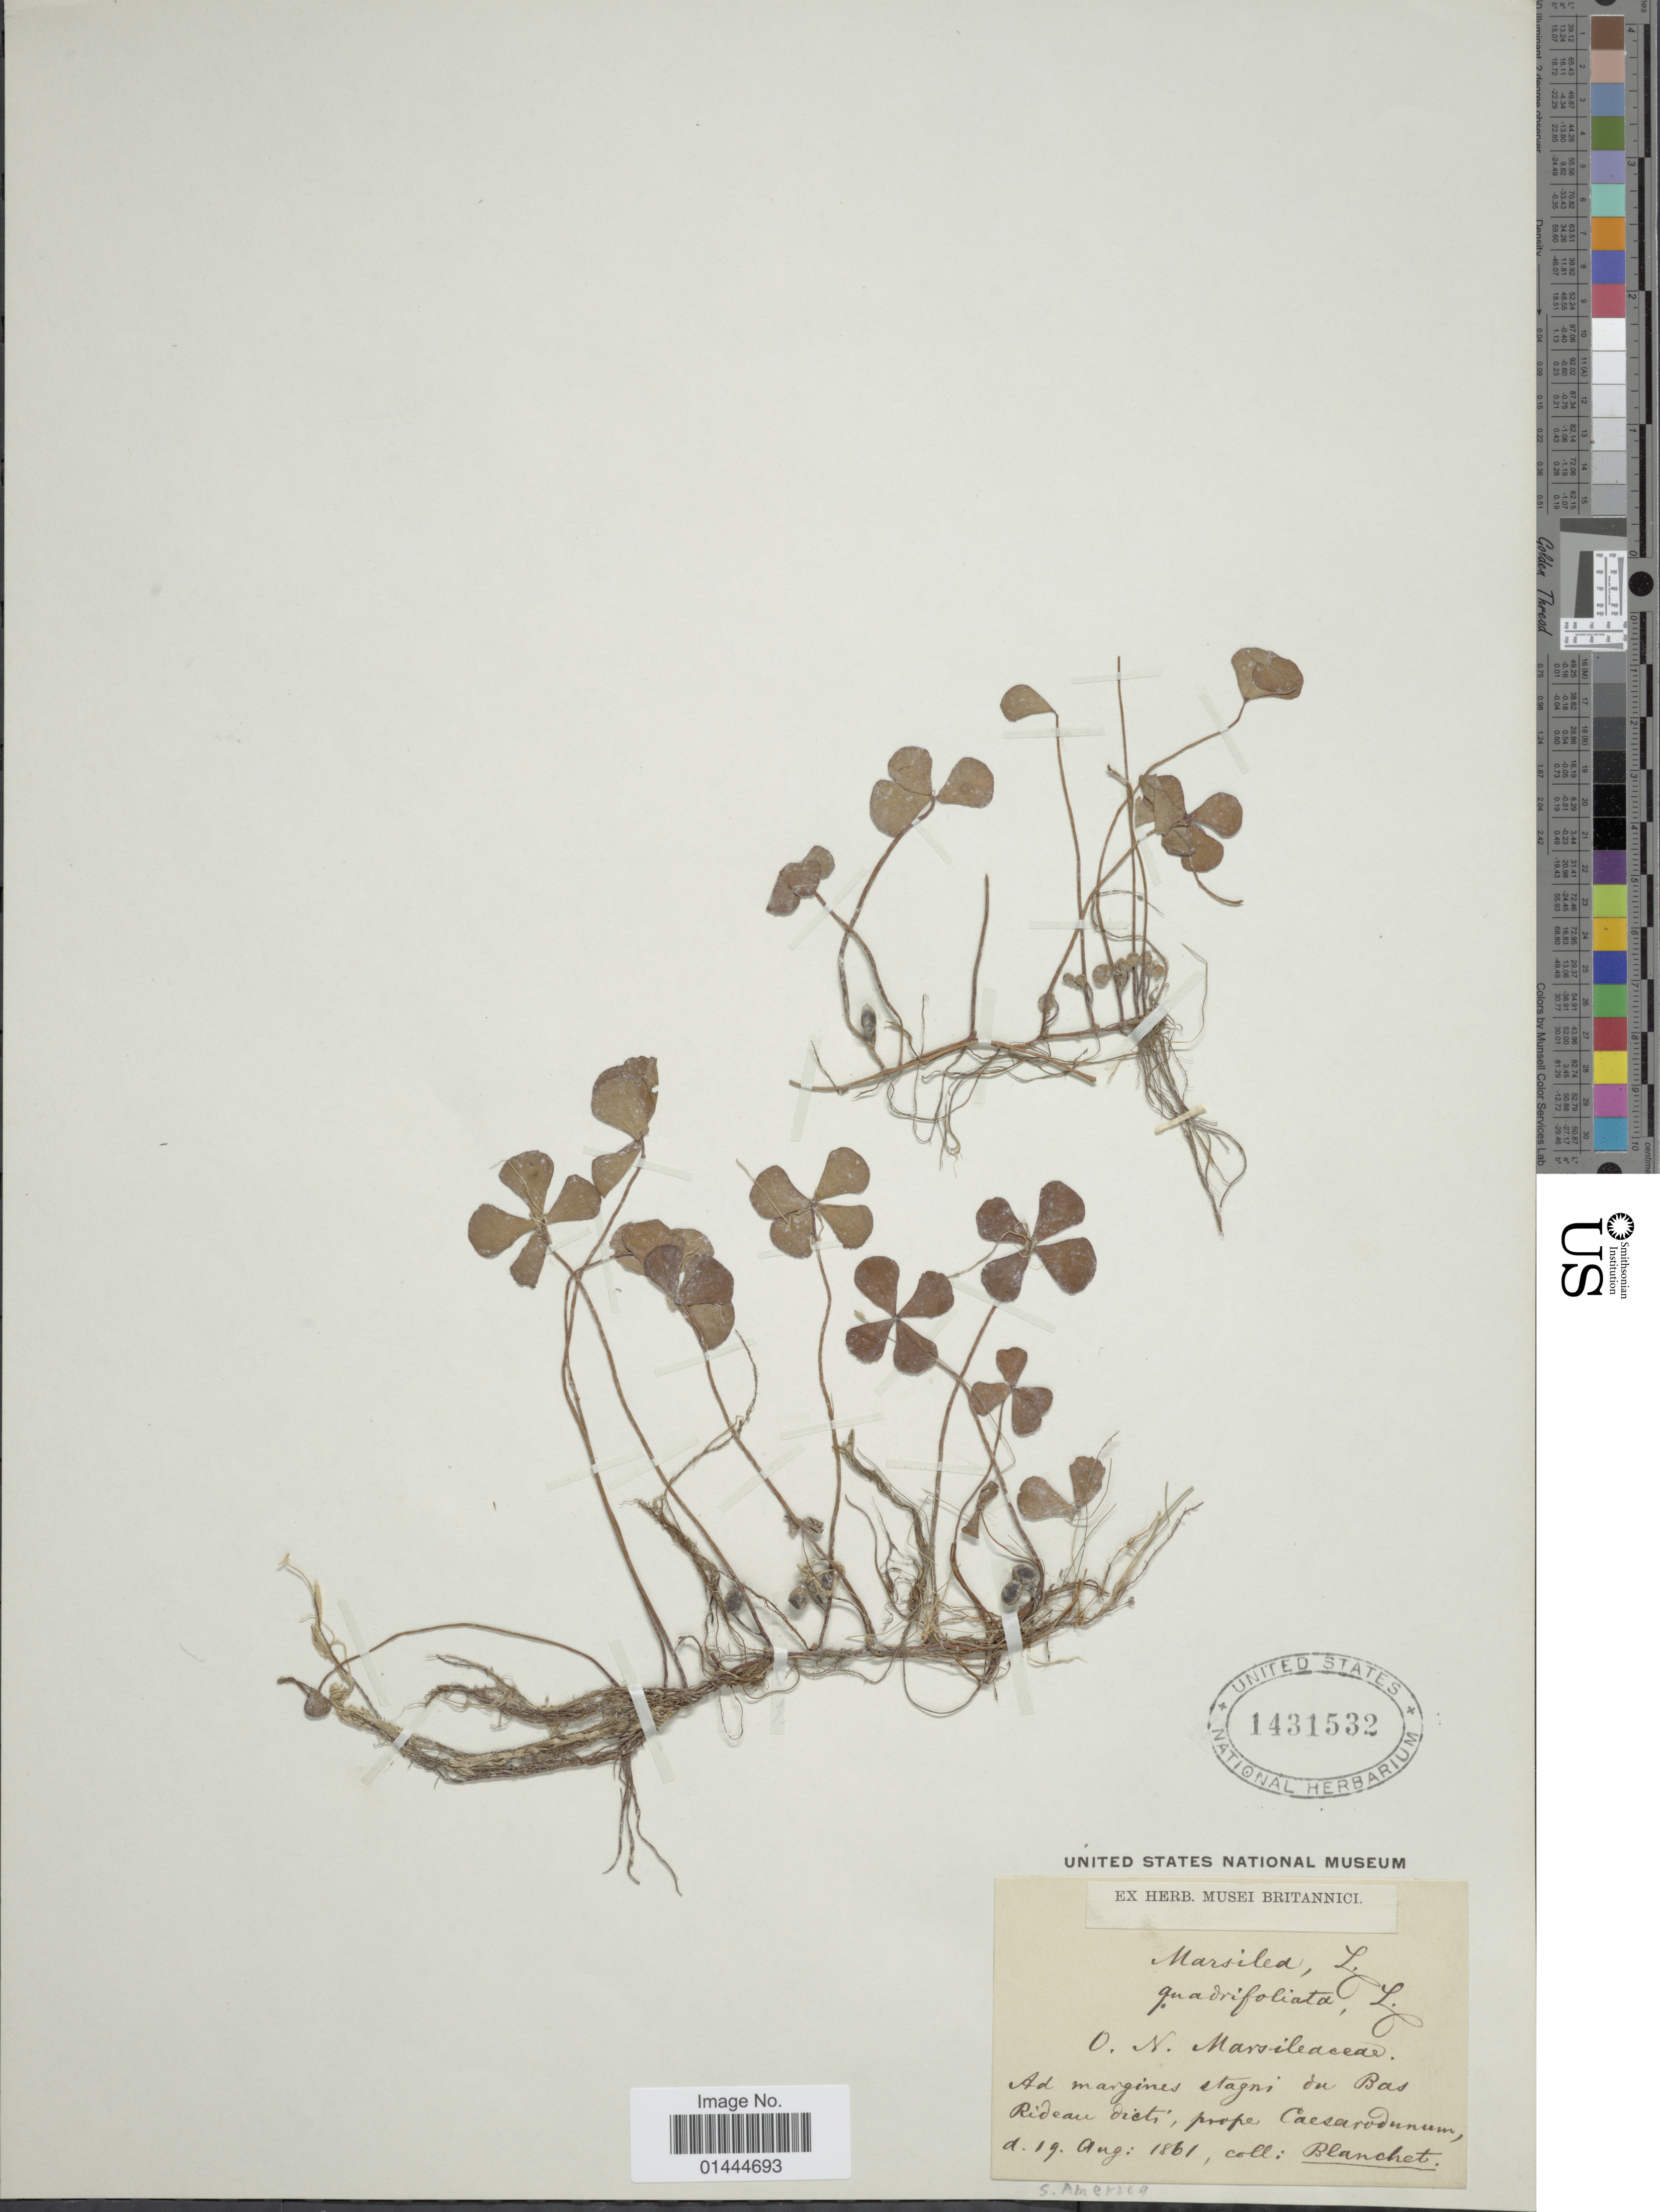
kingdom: Plantae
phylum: Tracheophyta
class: Polypodiopsida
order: Salviniales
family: Marsileaceae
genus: Marsilea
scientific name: Marsilea quadrifolia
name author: L.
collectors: -. Blanchet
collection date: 1861-08-19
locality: Ad margines etagni du bas Rideau dict., prope caesarodunum. [interpreted] S. America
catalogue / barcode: US 1431532